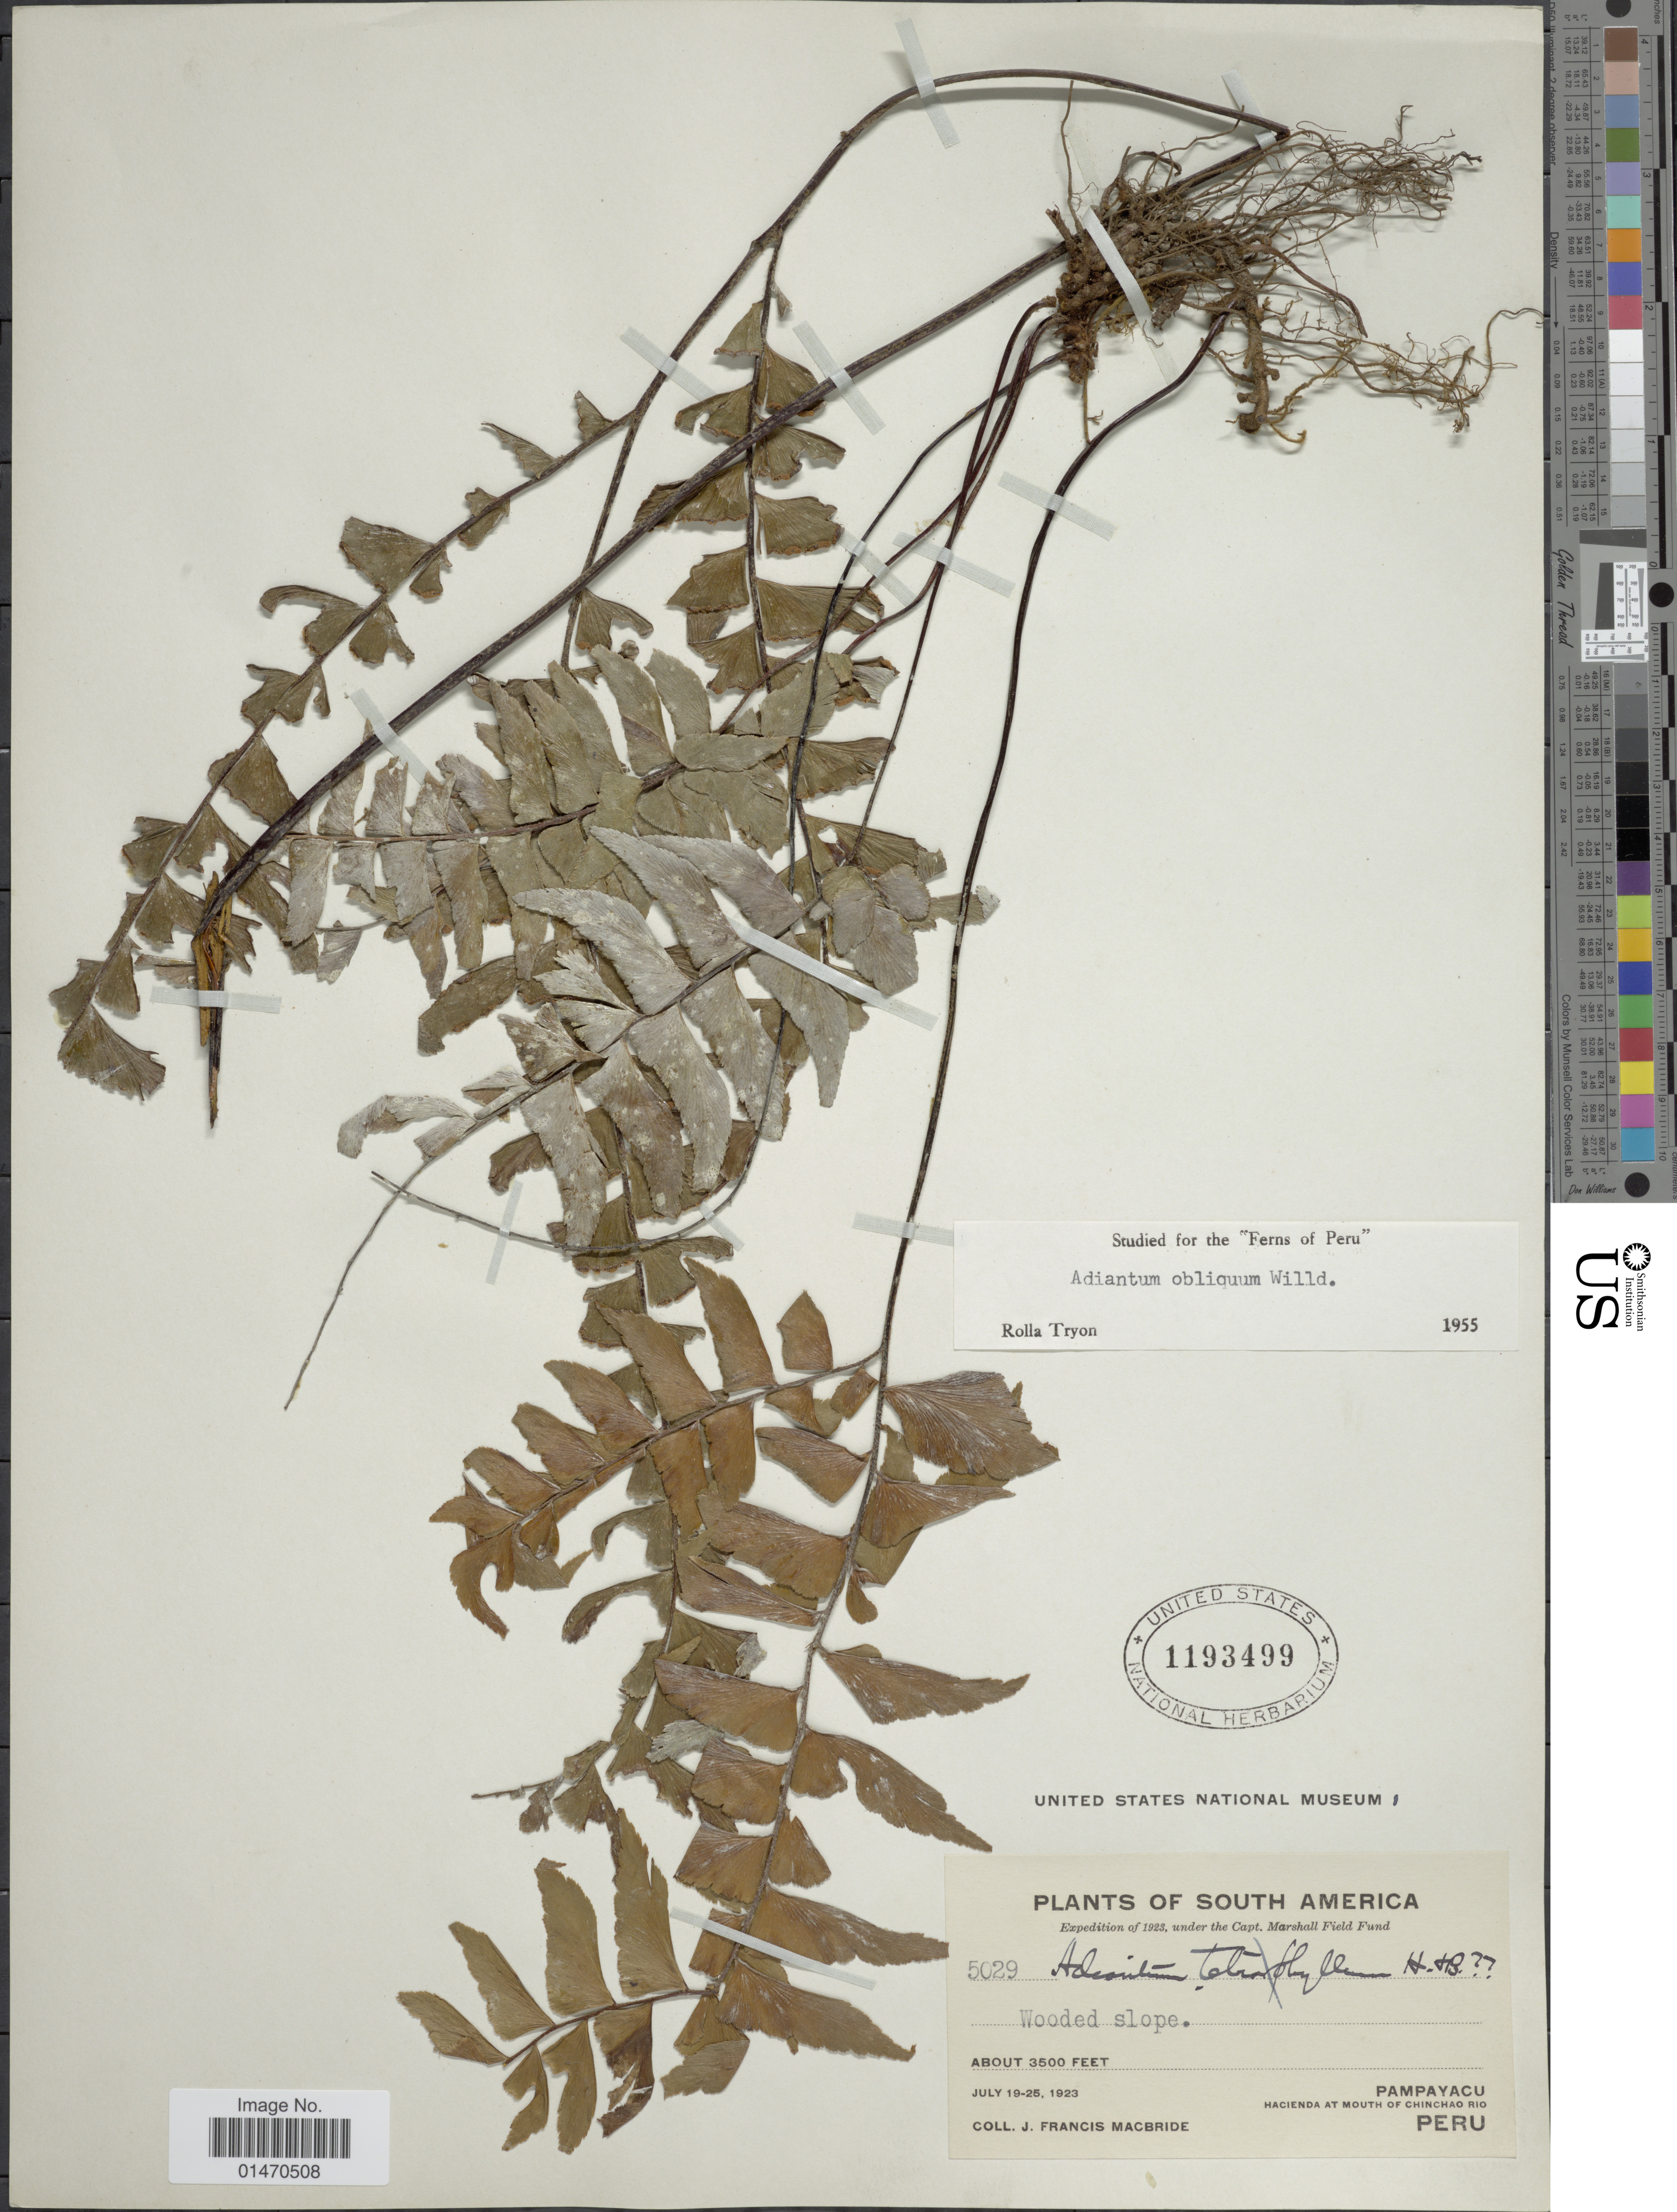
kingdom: Plantae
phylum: Tracheophyta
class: Polypodiopsida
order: Polypodiales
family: Pteridaceae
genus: Adiantum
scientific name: Adiantum latifolium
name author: Lam.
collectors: J. F. Macbride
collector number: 5029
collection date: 1923-07-19/1923-07-25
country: Peru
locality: South America, Pampayacu, Hacienda at mouth of Chinchao Rio, Peru,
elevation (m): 1067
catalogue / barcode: US 1193499